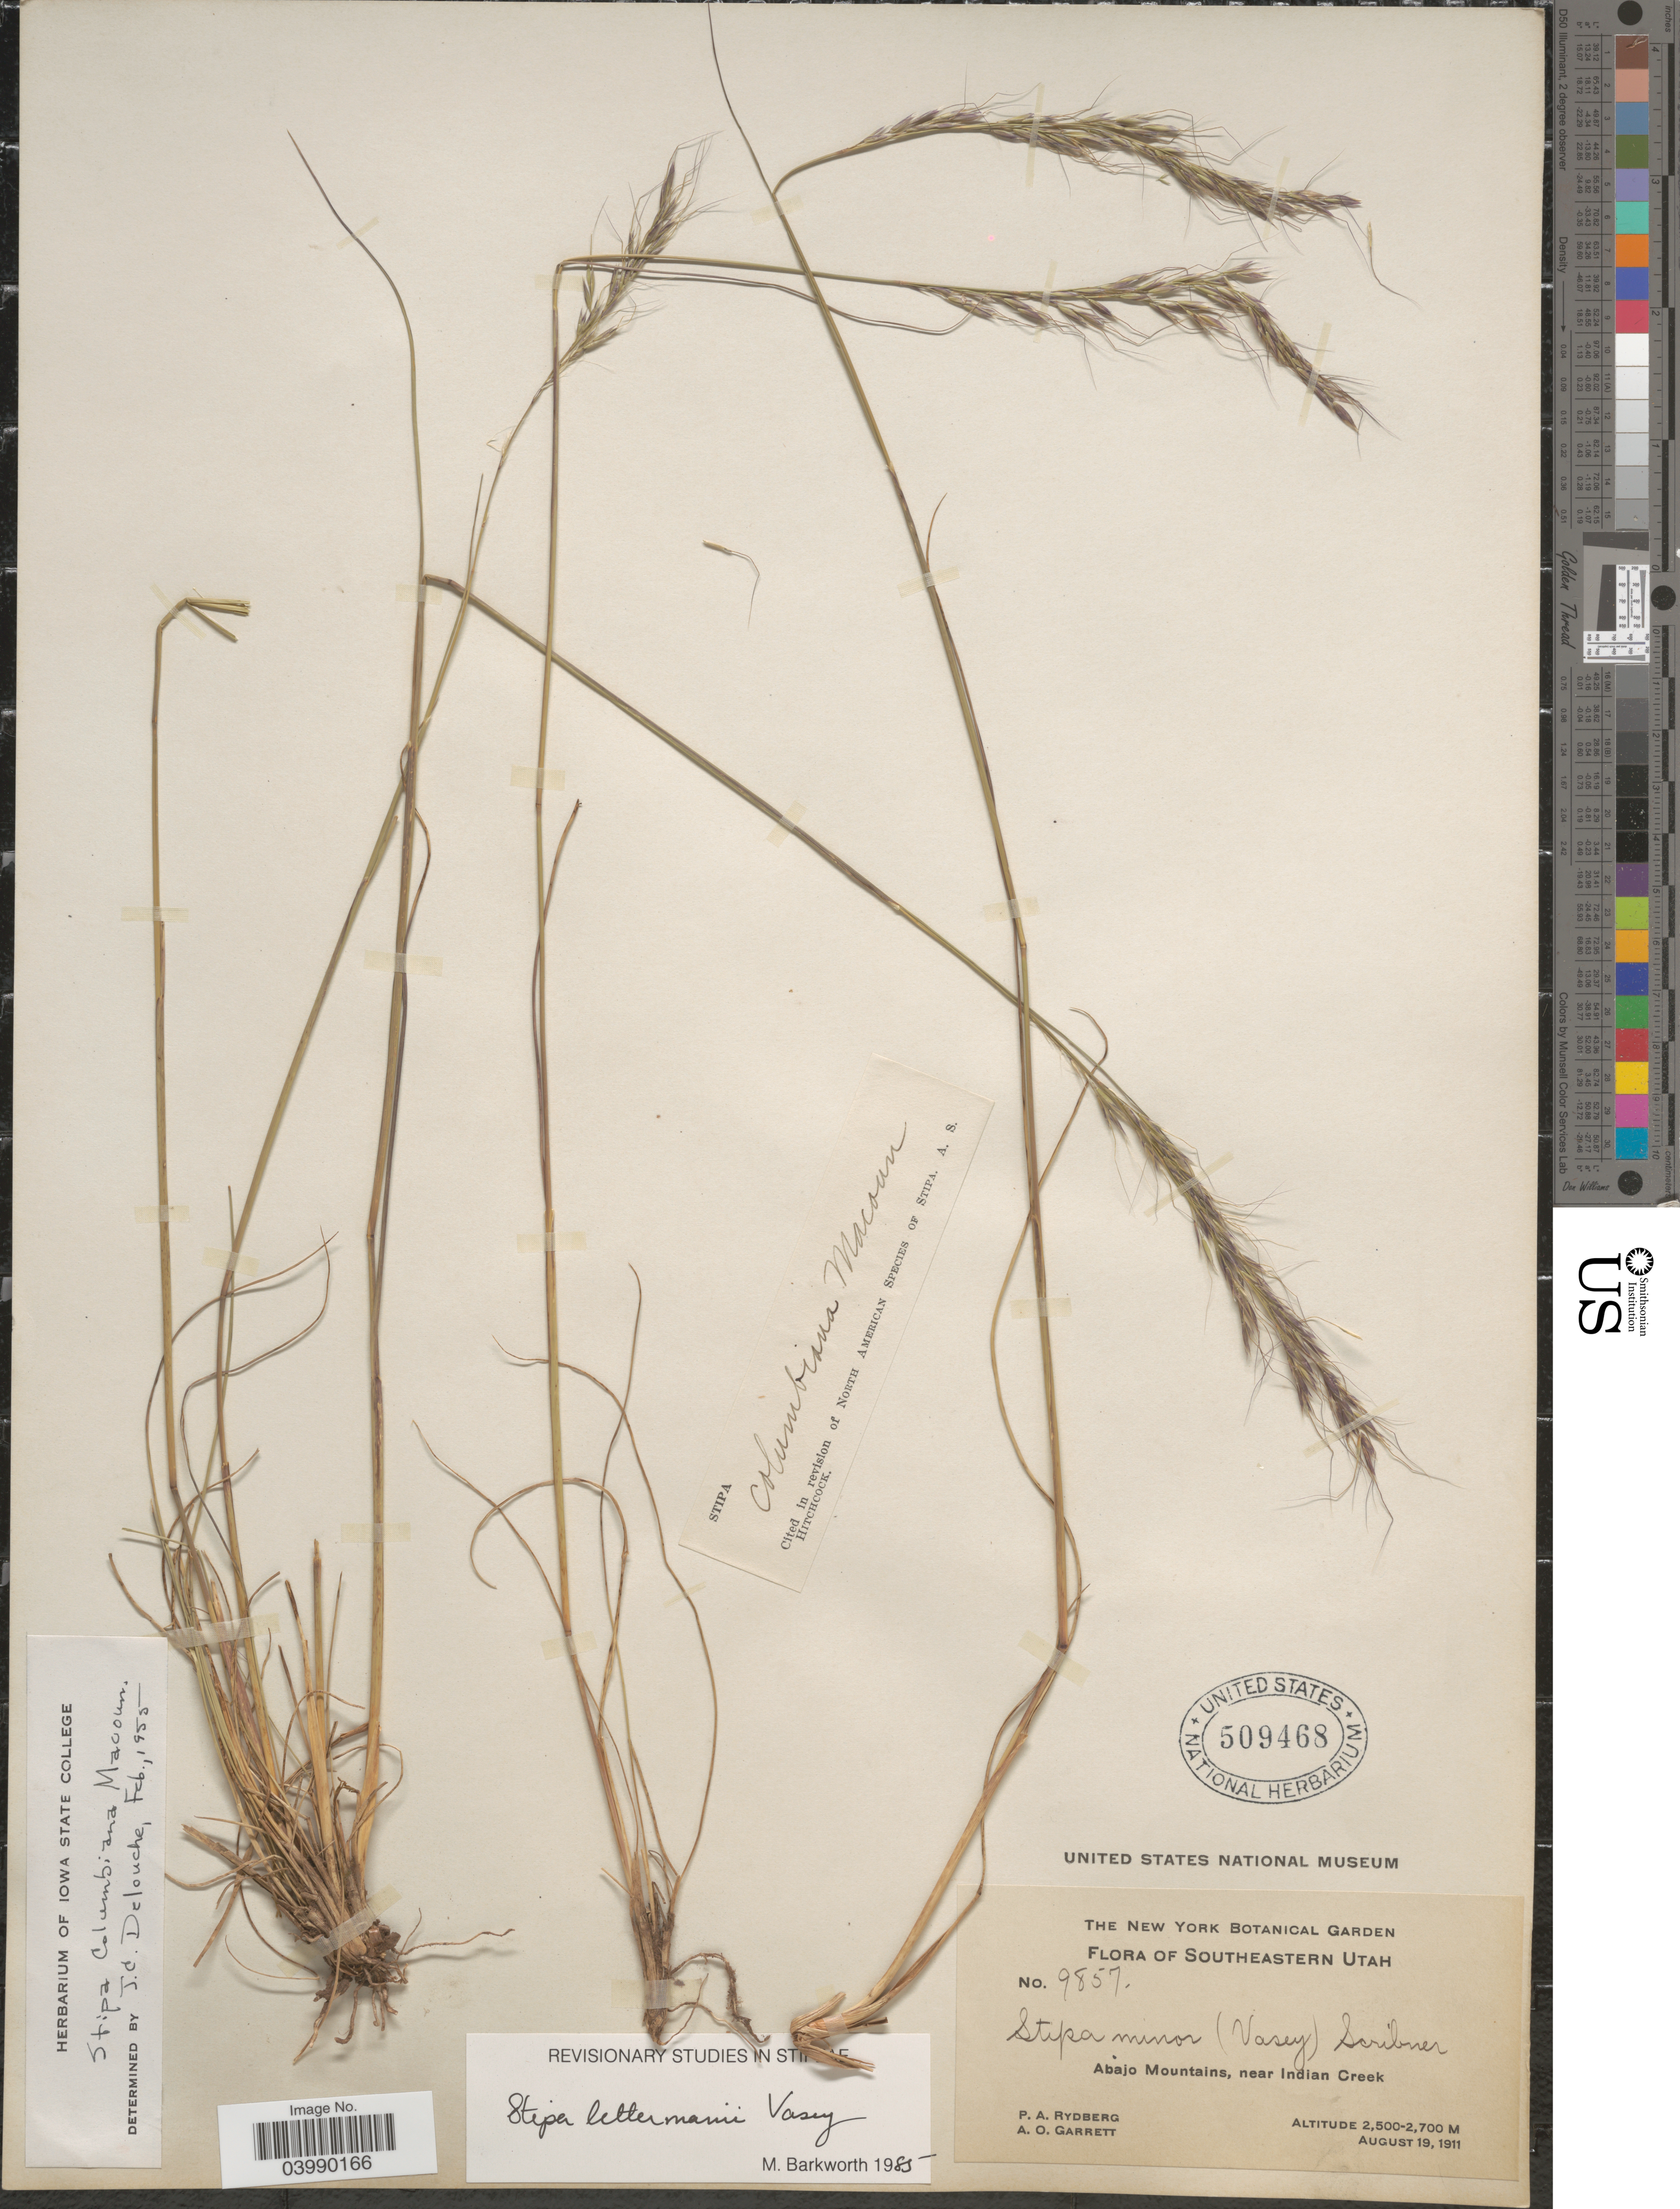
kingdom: Plantae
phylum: Tracheophyta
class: Liliopsida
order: Poales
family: Poaceae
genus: Eriocoma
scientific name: Eriocoma lettermanii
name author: (Vasey) Romasch.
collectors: P. A. Rydberg & A. O. Garrett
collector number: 9857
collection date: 1911-08-19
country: United States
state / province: Utah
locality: Southeastern Utah. Abajo Mountains, near Indian Creek.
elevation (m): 2500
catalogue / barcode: US 509468